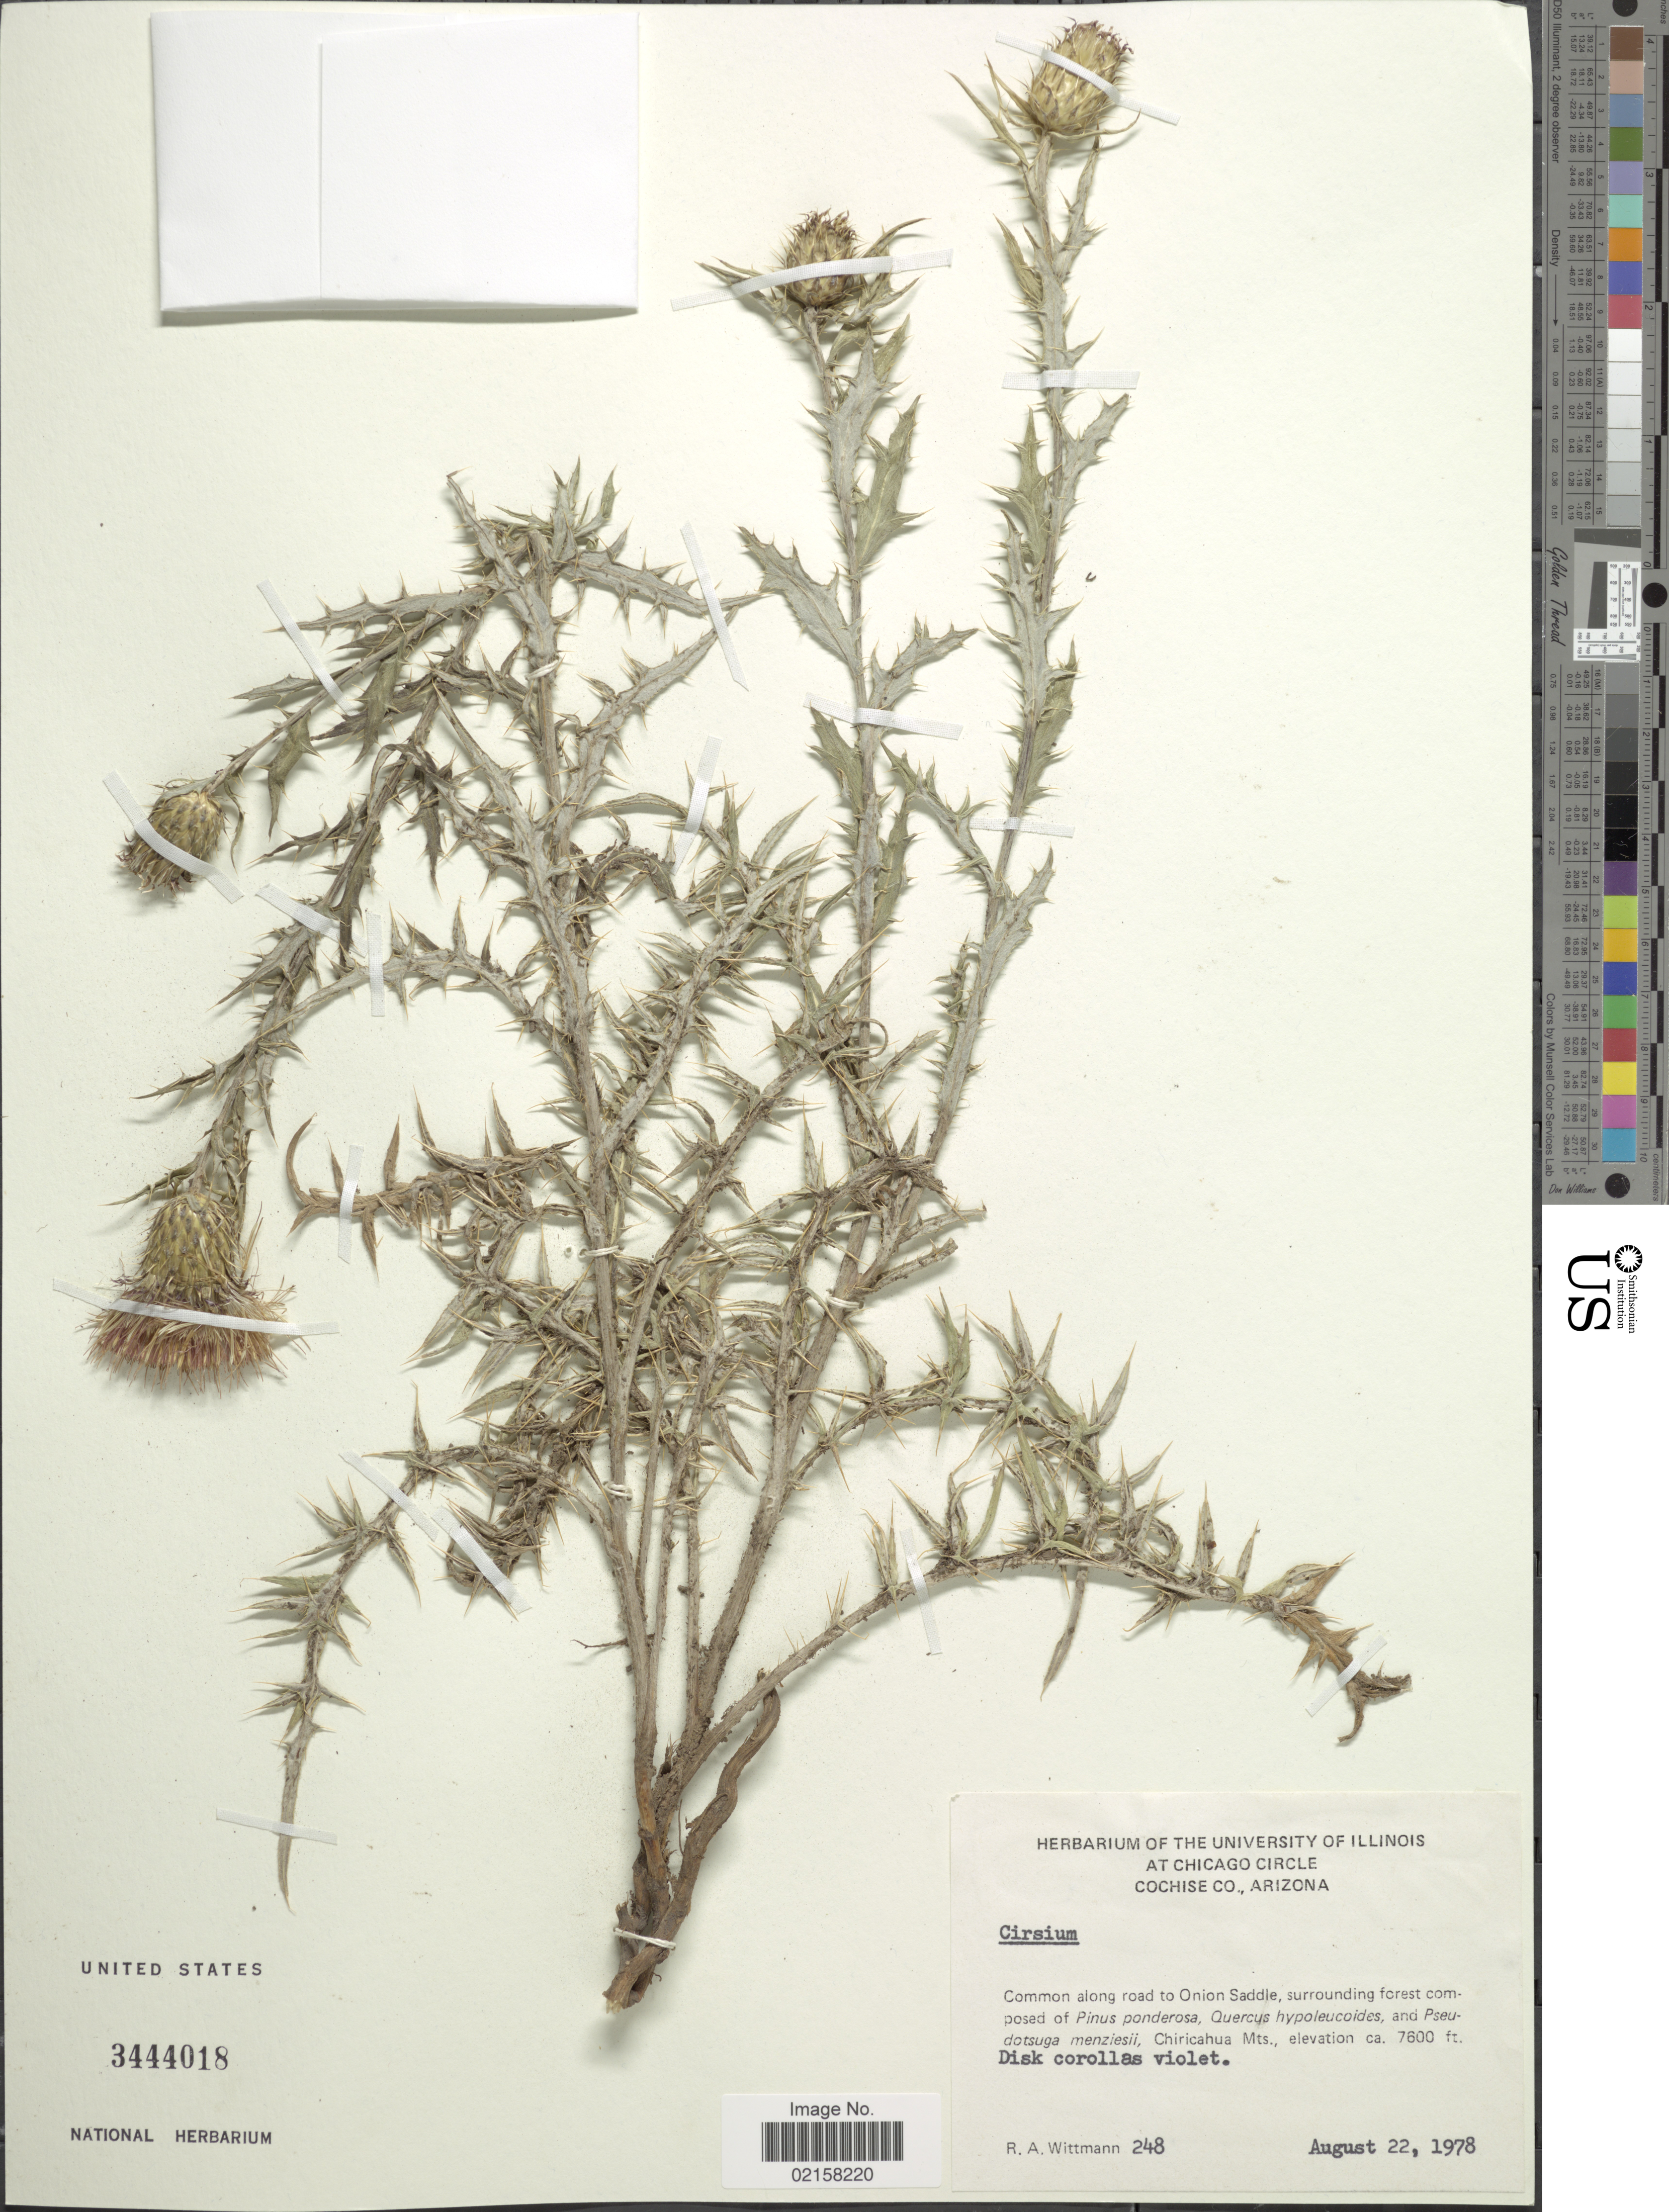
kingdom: Plantae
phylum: Tracheophyta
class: Magnoliopsida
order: Asterales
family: Asteraceae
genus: Cirsium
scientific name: Cirsium sp.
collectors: R. Wittmann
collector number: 248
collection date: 1978-08-22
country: United States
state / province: Arizona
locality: At Chicago Circle, Cochise Co., common along road to Onion Saddle, Chiricahua Mts.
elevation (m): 2377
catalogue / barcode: US 3444018